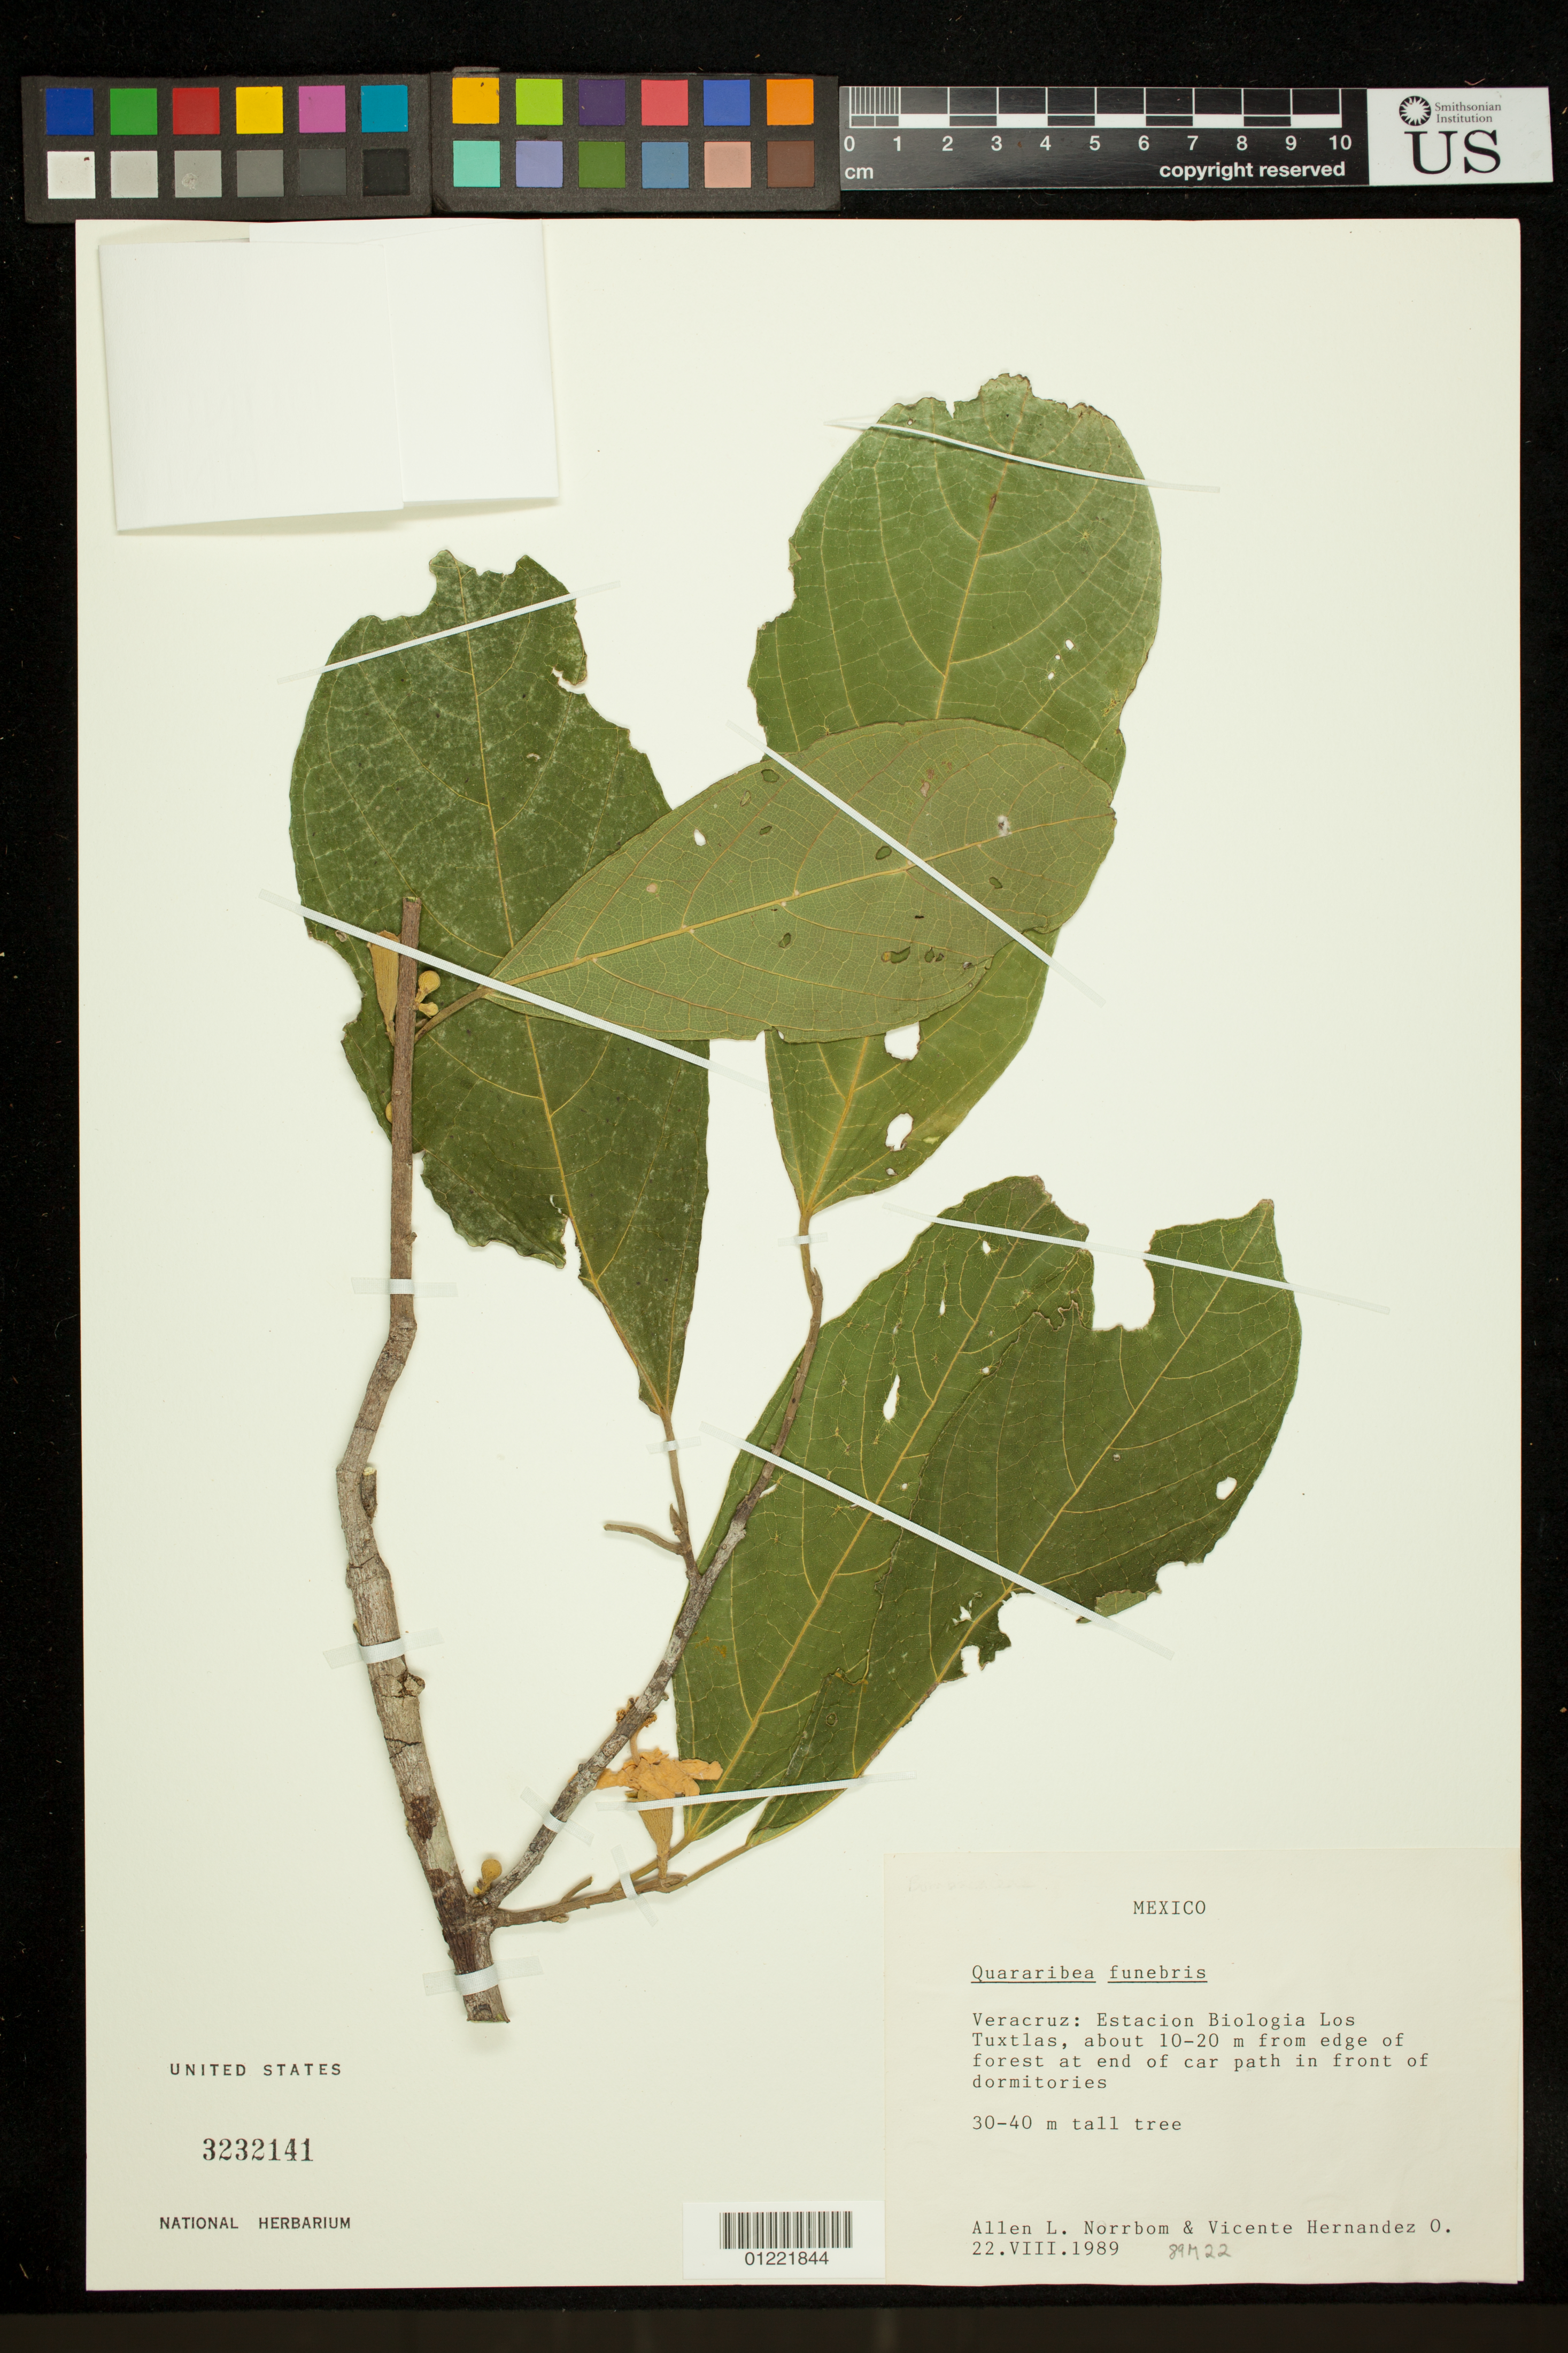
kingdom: Plantae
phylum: Tracheophyta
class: Magnoliopsida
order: Malvales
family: Malvaceae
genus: Quararibea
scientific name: Quararibea funebris subsp. funebris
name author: (La Llave) Vischer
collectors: A. L. Norrbom & V. Hernandez O.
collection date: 1989-08-22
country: Mexico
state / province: Veracruz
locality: Estacion Biologia Los Tuxtlas, about 10-20 m from edge of forest at end of car path in front of dormitories.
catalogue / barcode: US 3232141